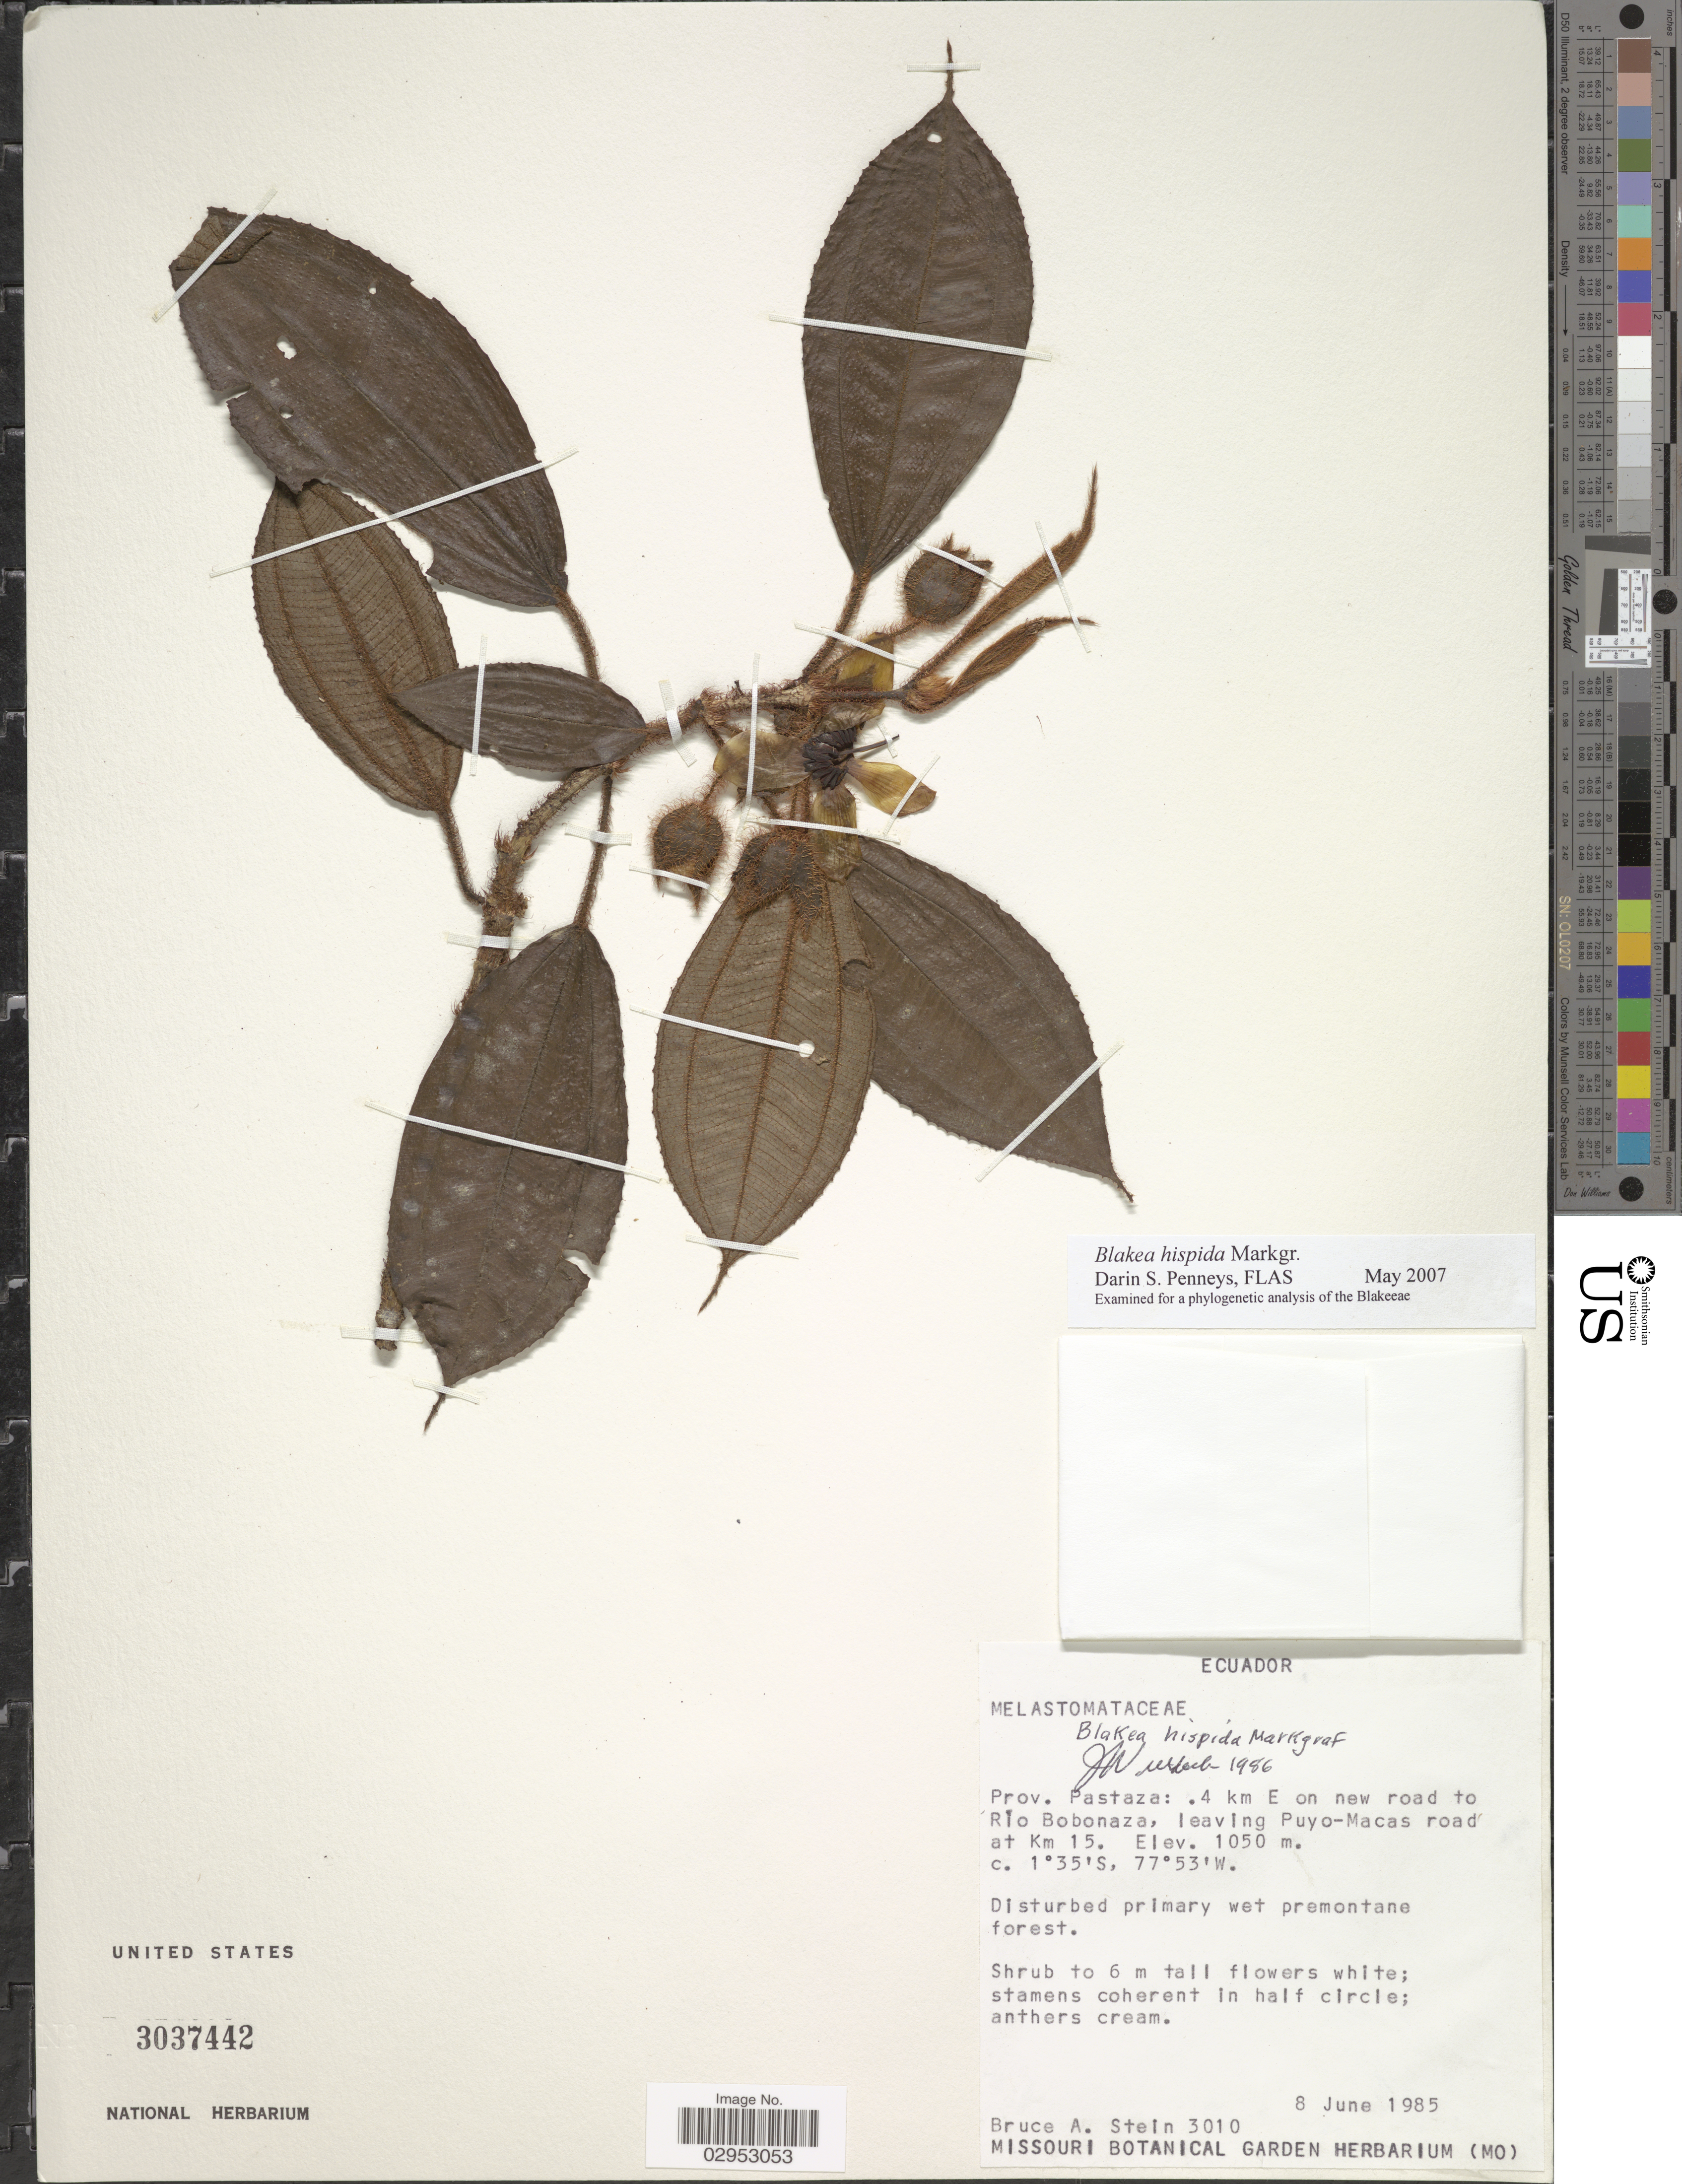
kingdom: Plantae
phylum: Tracheophyta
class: Magnoliopsida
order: Myrtales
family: Melastomataceae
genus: Blakea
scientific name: Blakea hispida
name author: Markgr.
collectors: B. A. Stein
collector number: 3010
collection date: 1985-06-08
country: Ecuador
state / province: Pastaza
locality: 4 km E on new road to Rio Bobanaza, leaving Puyo-Macas road at Km 15.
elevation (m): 1050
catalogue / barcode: US 3037442